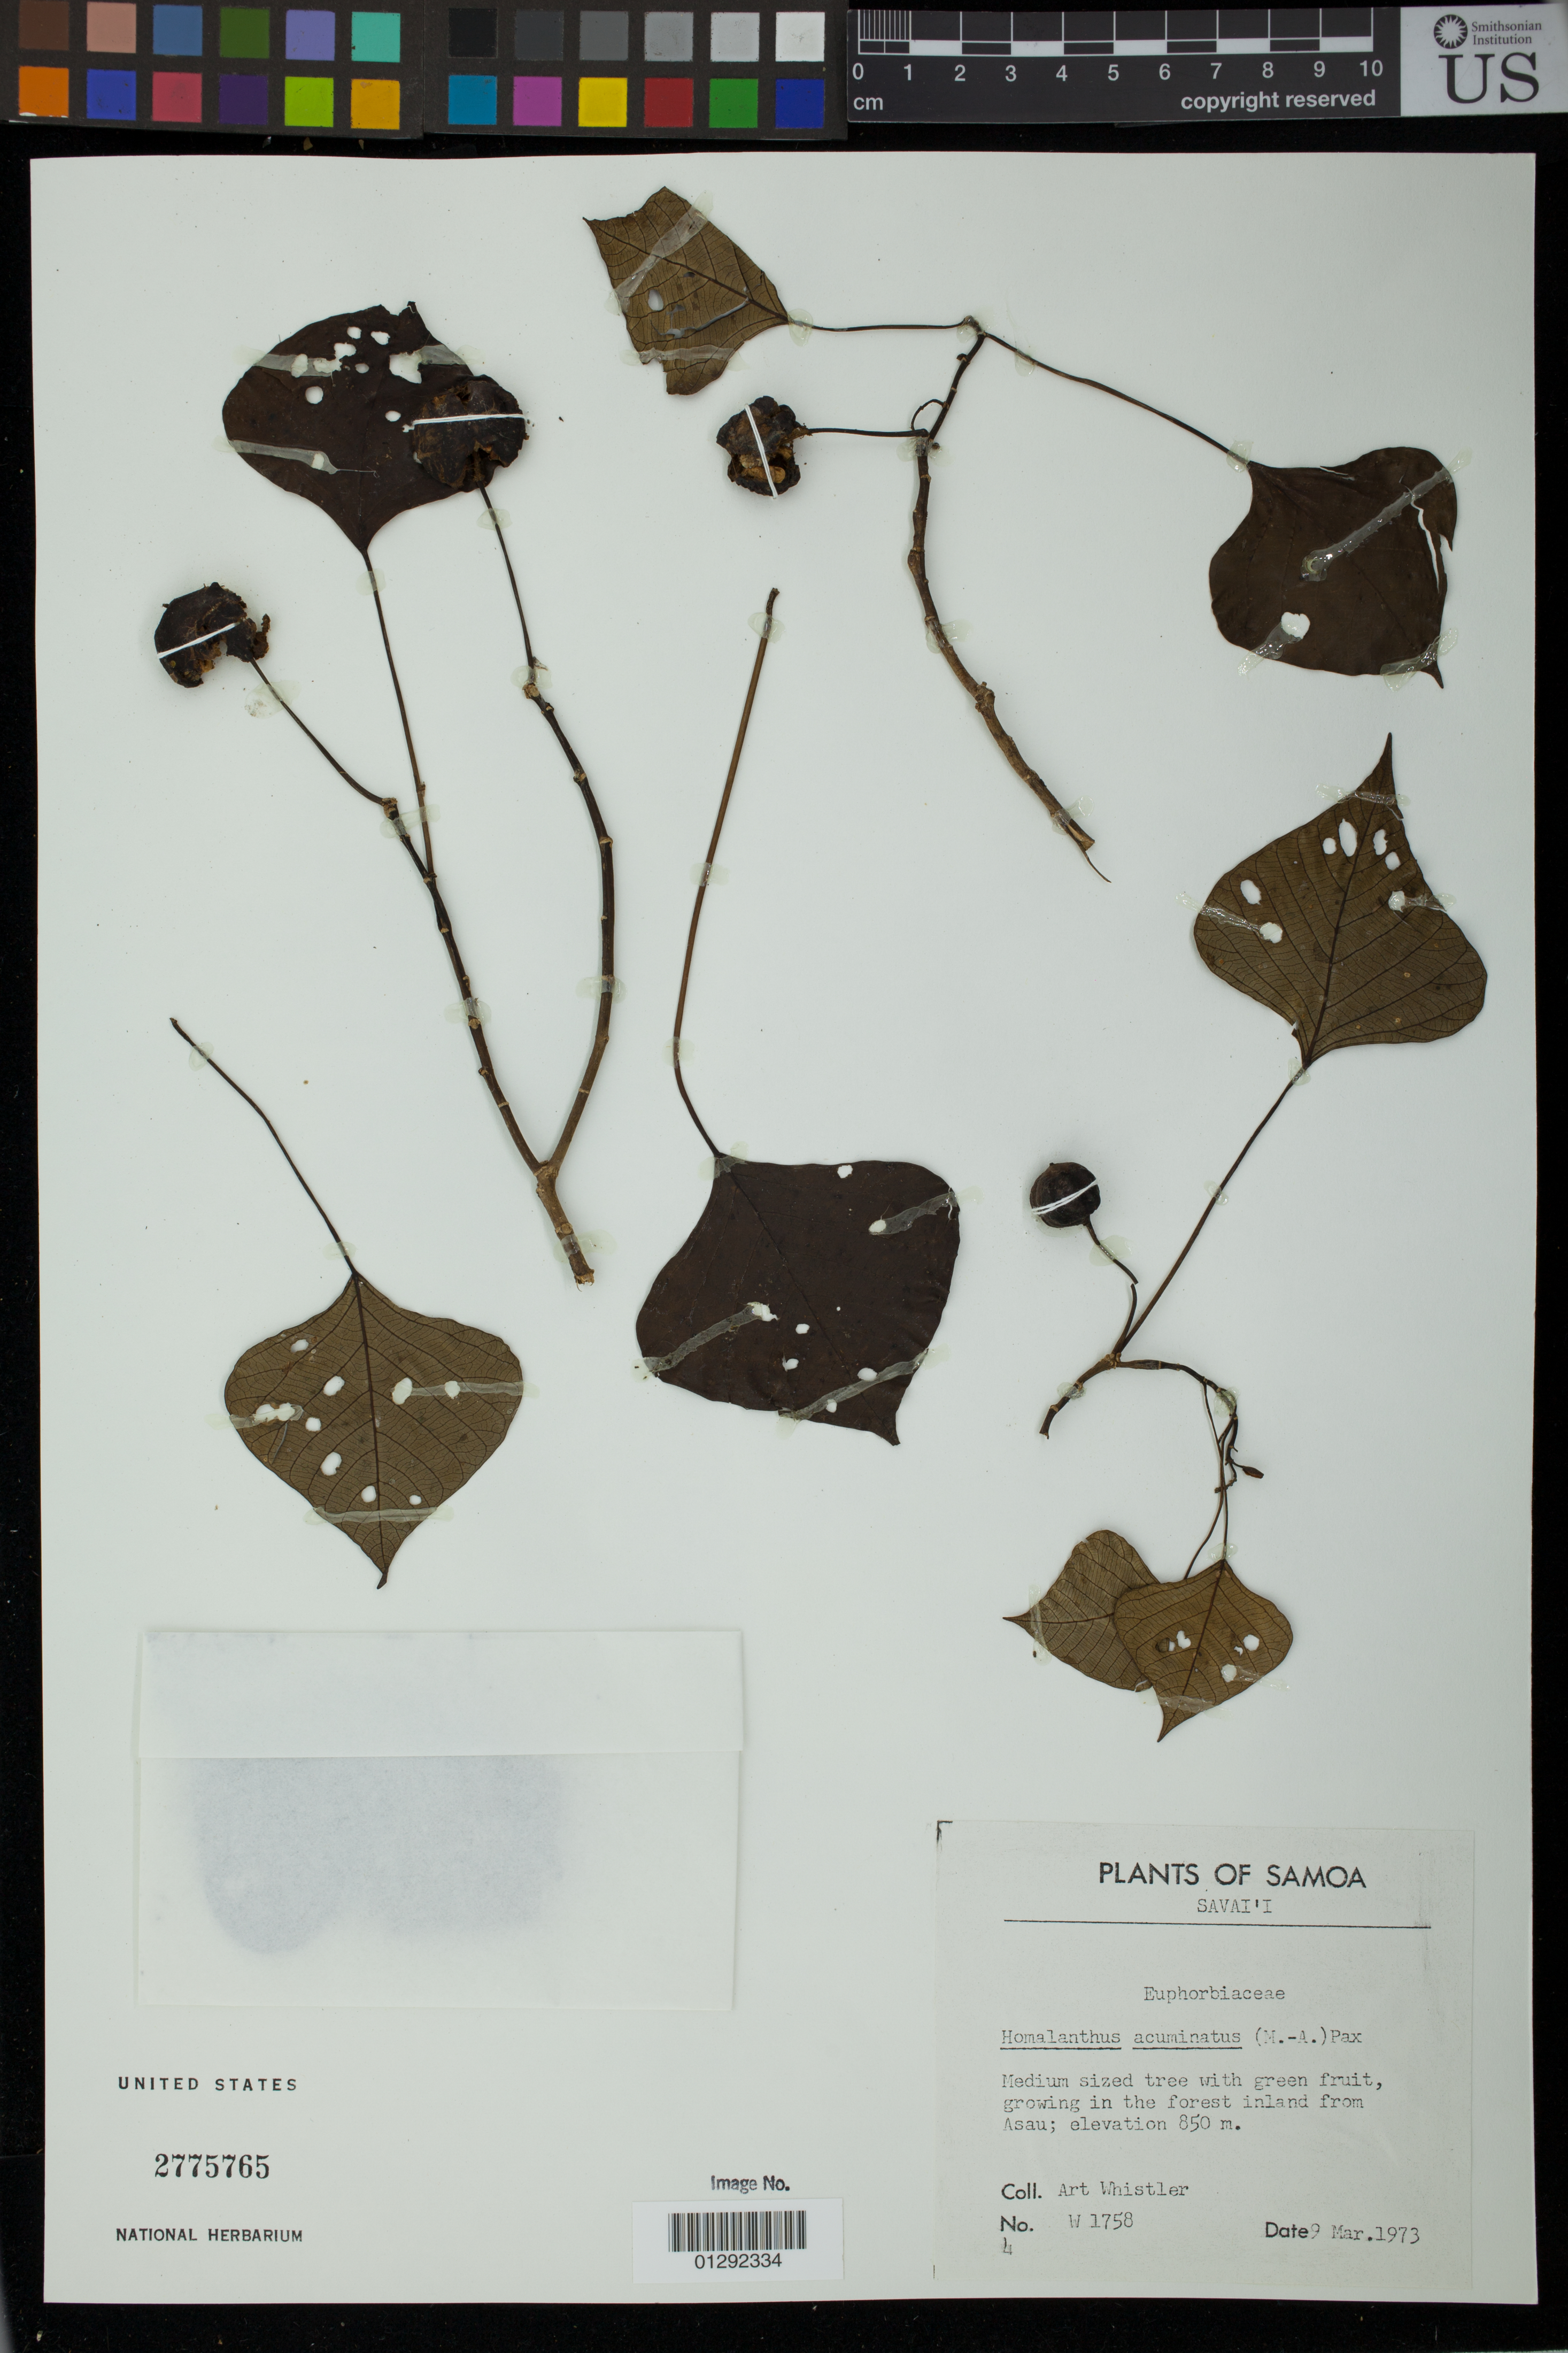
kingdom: Plantae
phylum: Tracheophyta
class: Magnoliopsida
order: Malpighiales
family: Euphorbiaceae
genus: Homalanthus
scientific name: Homalanthus acuminatus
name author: (Müll. Arg.) Pax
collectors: A. Whistler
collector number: W 1758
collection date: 1973-03-09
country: Samoa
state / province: Vaisigano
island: Savai'i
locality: Forest inland from Asau.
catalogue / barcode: US 2775765